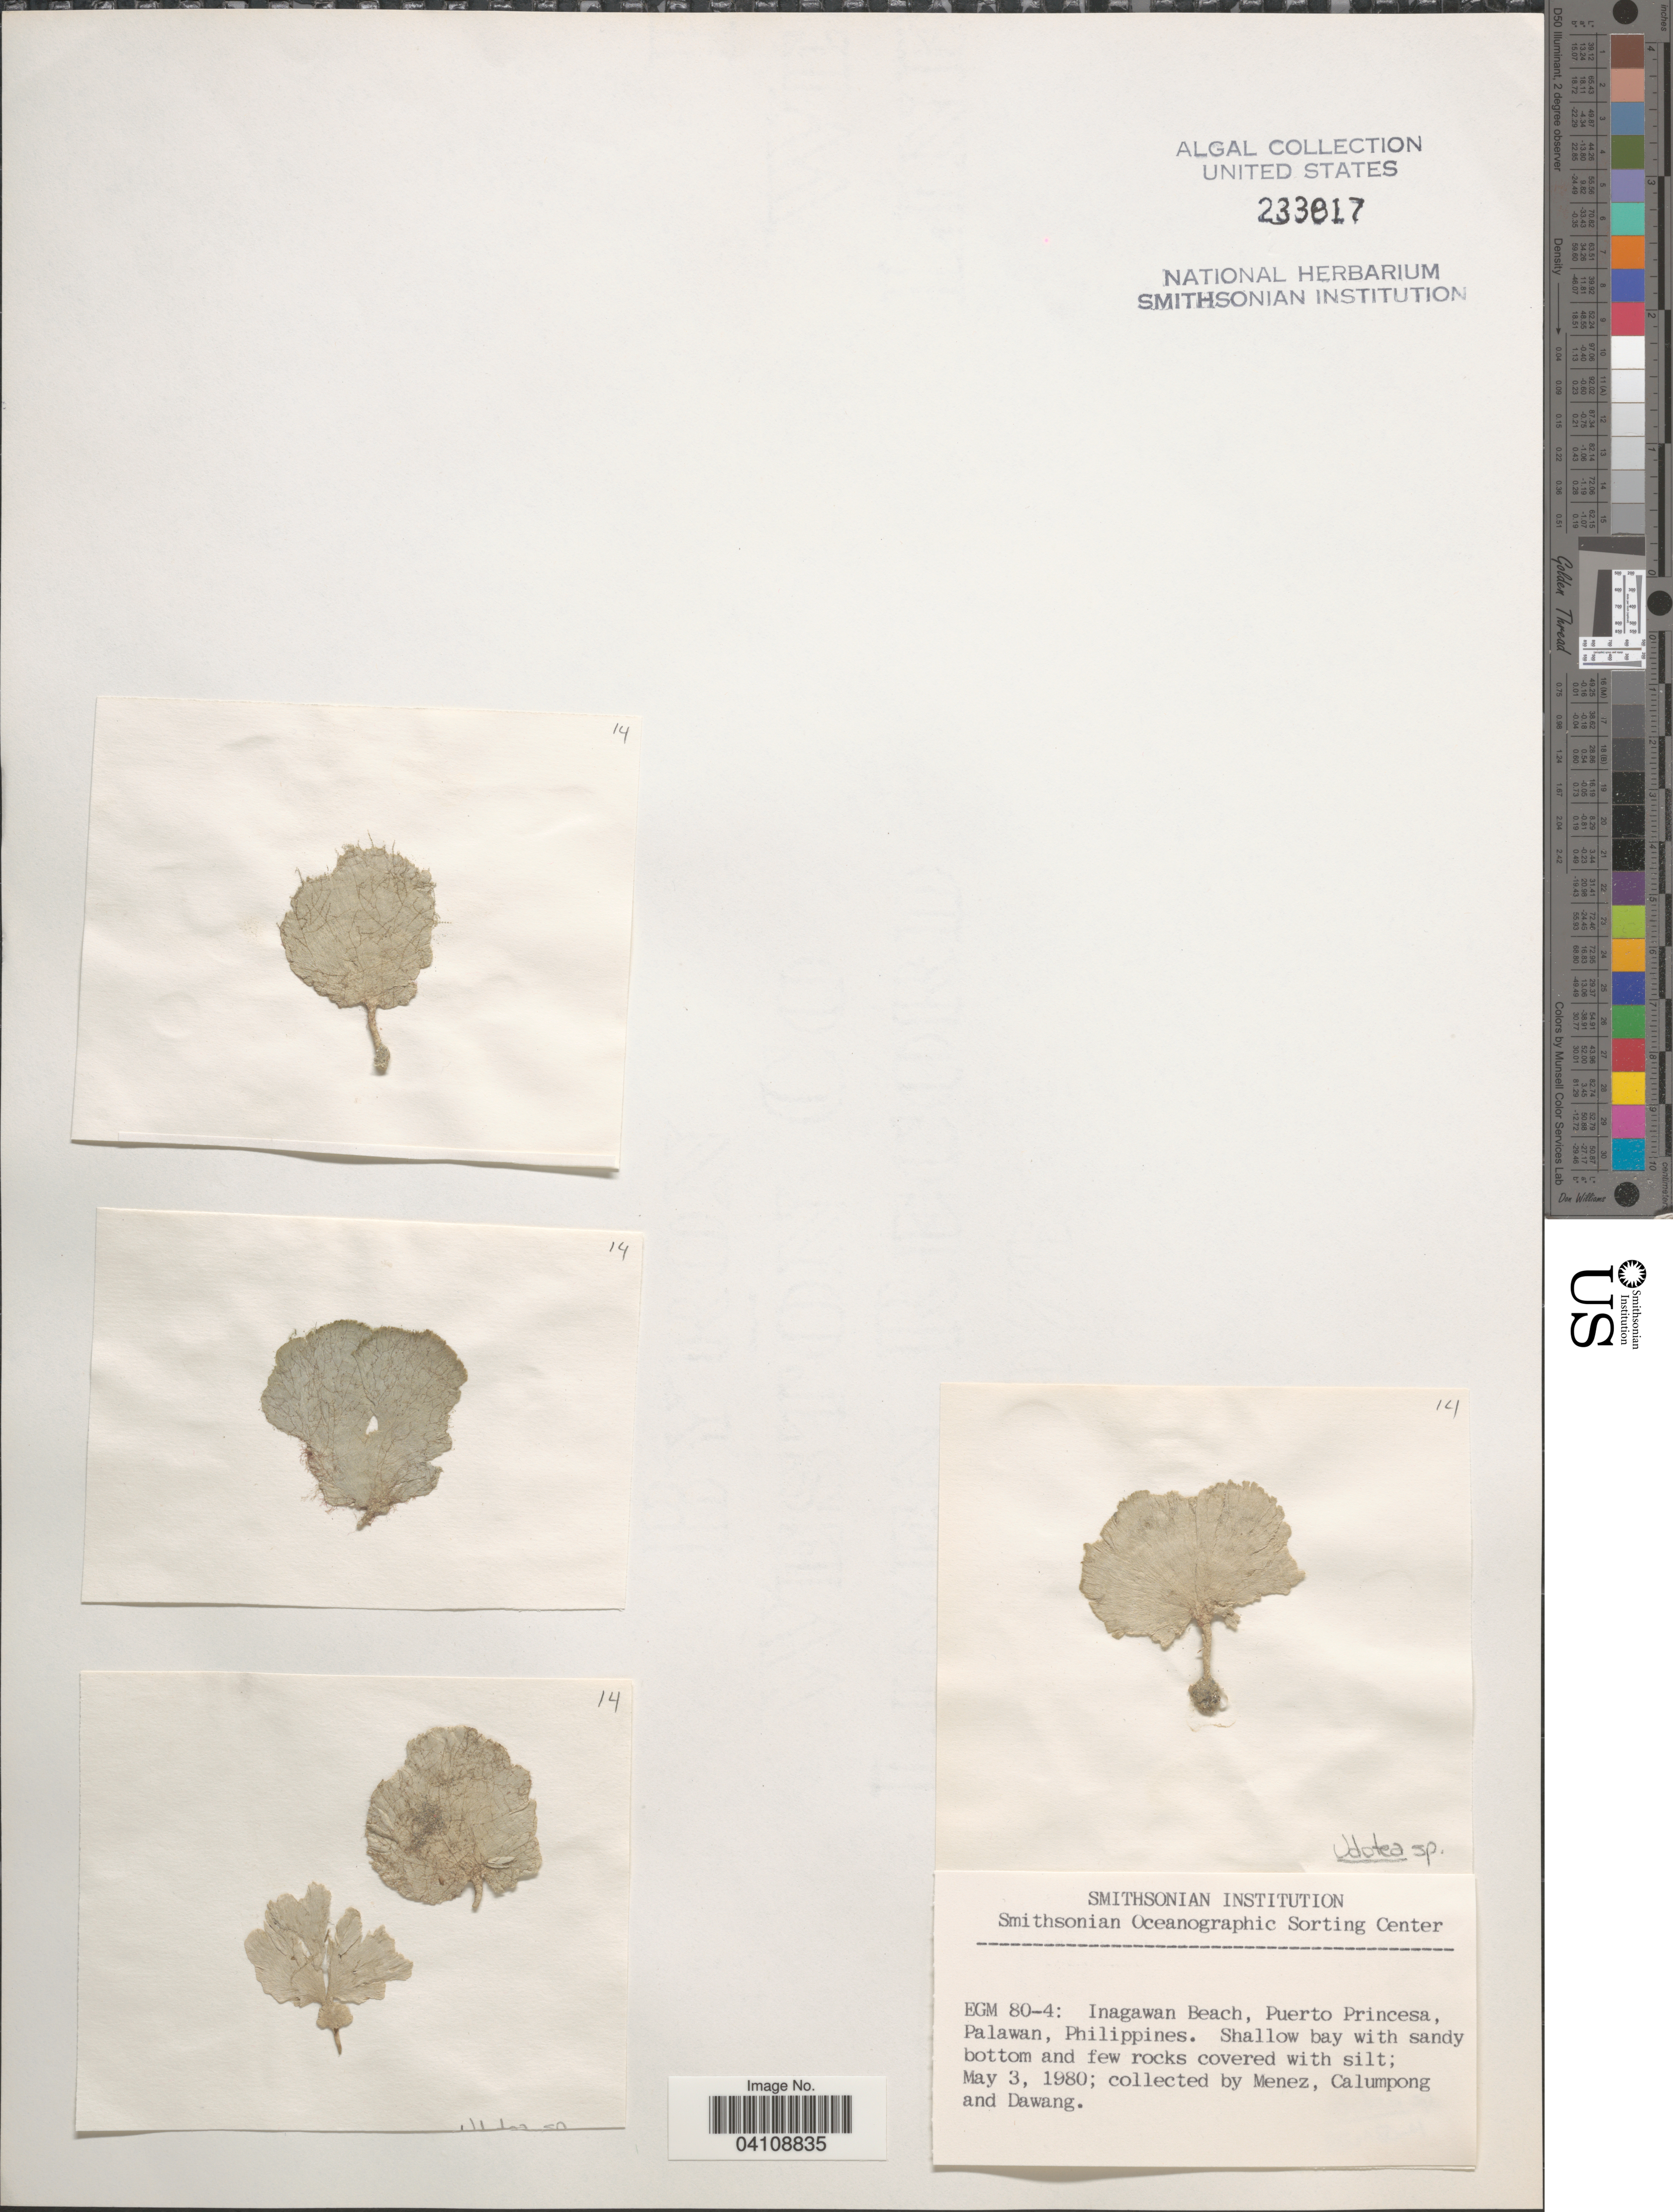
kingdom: Plantae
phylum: Chlorophyta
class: Ulvophyceae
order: Bryopsidales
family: Udoteaceae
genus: Udotea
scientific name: Udotea sp.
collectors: Menez, Calumpong & Dawang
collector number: EGM80-4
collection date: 1980-05-03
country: Philippines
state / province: Mimaropa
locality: Inagawan Beach, Puerto Princesa, Palawan.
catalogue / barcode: US 233817